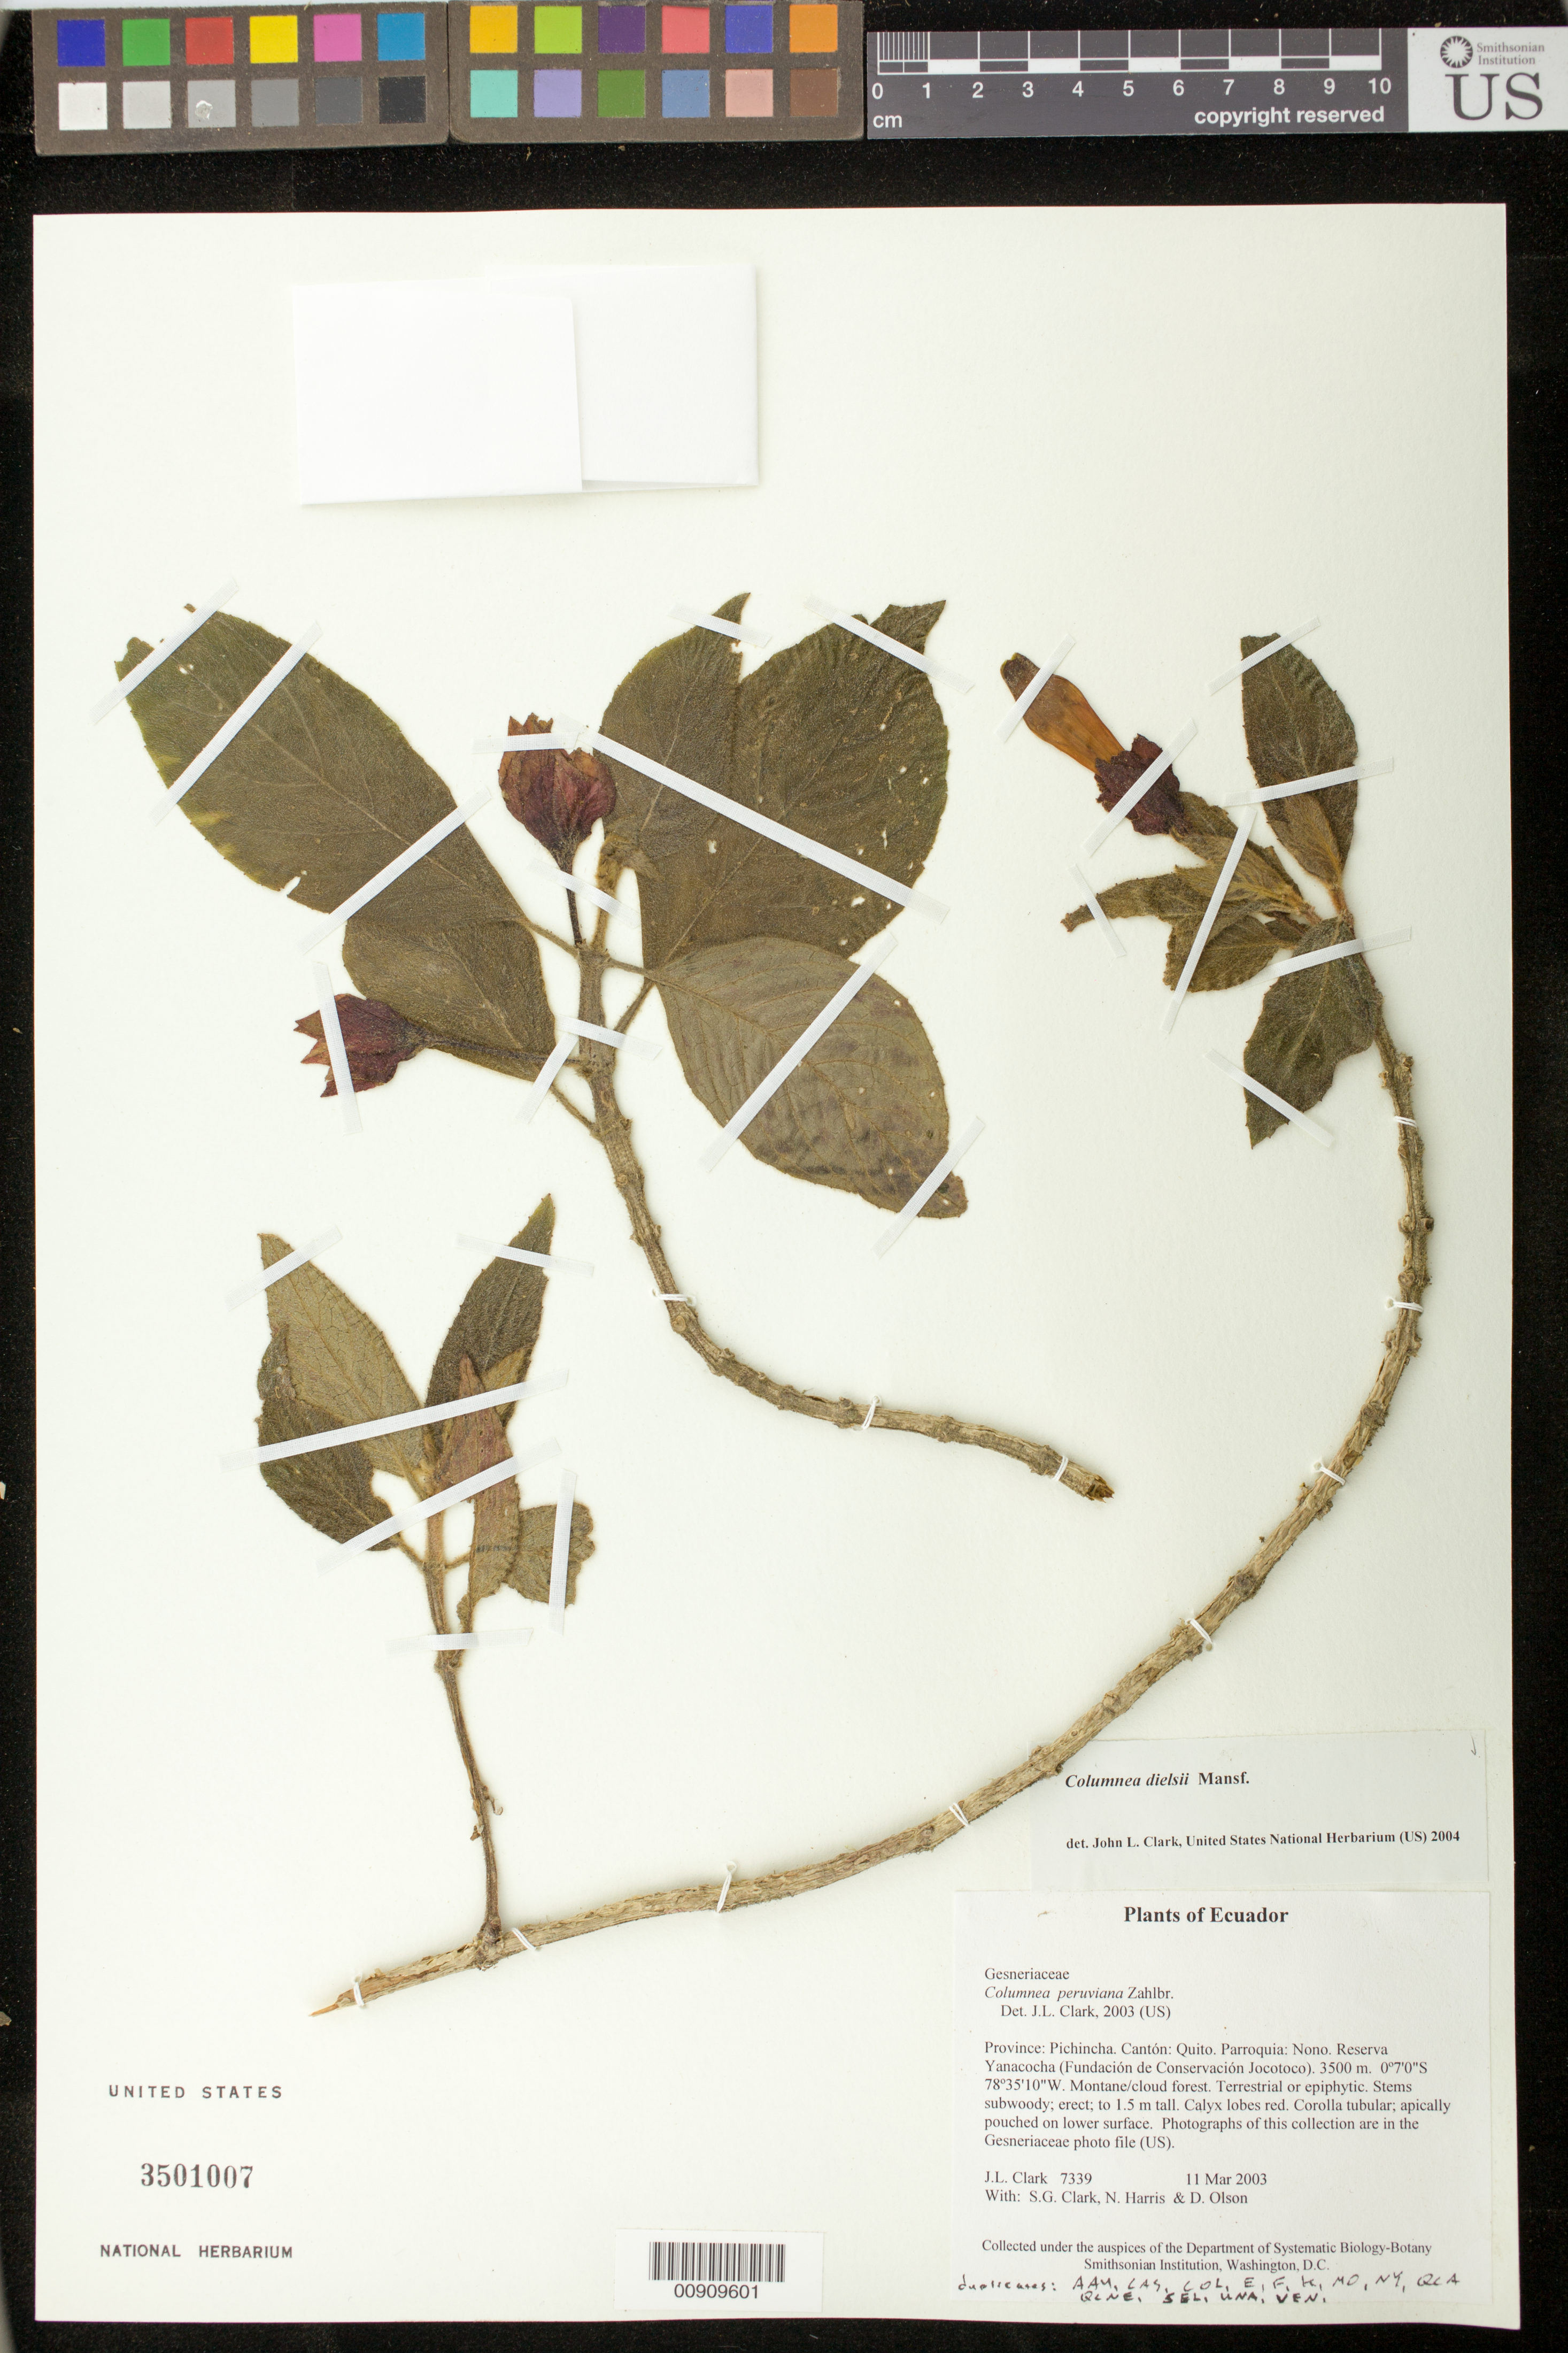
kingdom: Plantae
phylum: Tracheophyta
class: Magnoliopsida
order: Lamiales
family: Gesneriaceae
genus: Columnea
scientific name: Columnea dielsii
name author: Mansf.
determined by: Clark, J. L., (SEL), The Marie Selby Botanical Garden (UNITED STATES)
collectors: J. L. Clark, S. G. Clark, N. Harris & D. Olson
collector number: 7339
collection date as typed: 11 Mar 2003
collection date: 2003-03-11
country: Ecuador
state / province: Pichincha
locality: Quito. Parroquia: Nono. Reserva Yanacocha (Fundación de Conservación Jocotoco).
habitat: Montane/cloud forest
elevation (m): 3500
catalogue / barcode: US 3501007